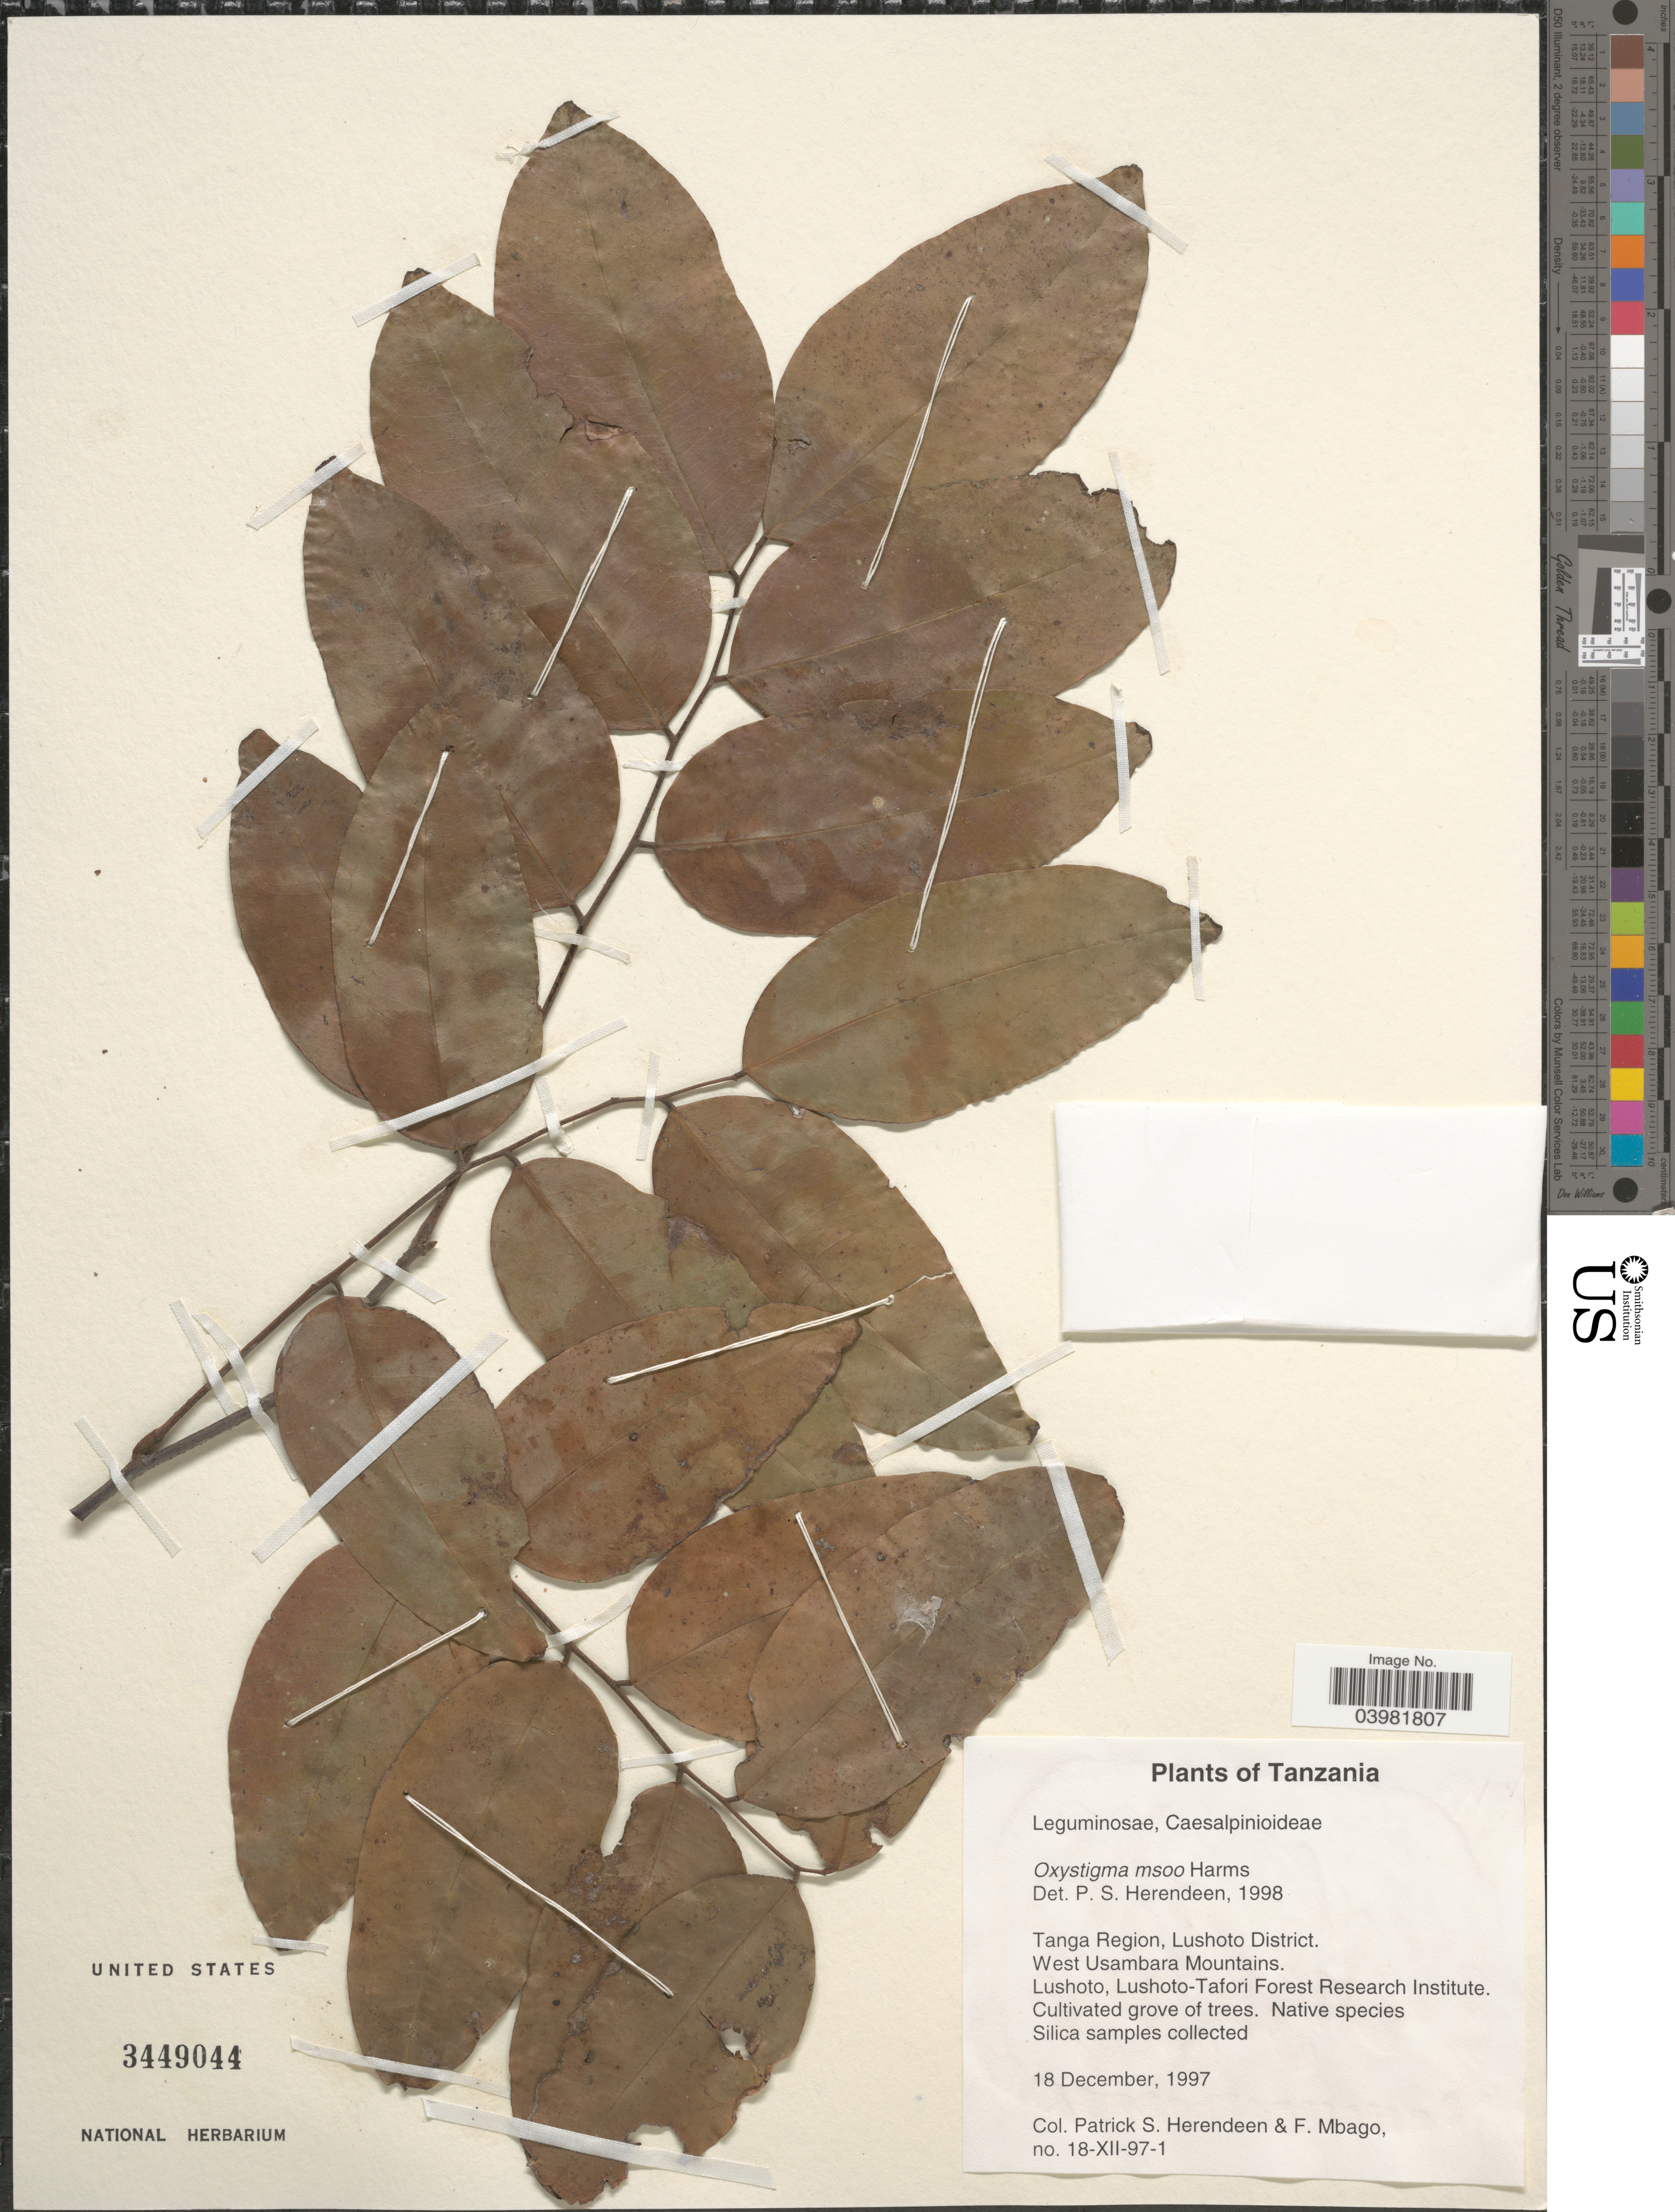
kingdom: Plantae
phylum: Tracheophyta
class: Magnoliopsida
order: Fabales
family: Fabaceae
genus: Oxystigma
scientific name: Oxystigma msoo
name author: Harms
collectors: P. S. Herendeen & F. Mbago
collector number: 18-XII-97-1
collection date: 1997-12-18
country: Tanzania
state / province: Tanga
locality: Tanga Region, Lushoto District. West Usambara Mountains. Lushoto, Lushoto-Tafori Forest Research Institute.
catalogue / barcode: US 3449044